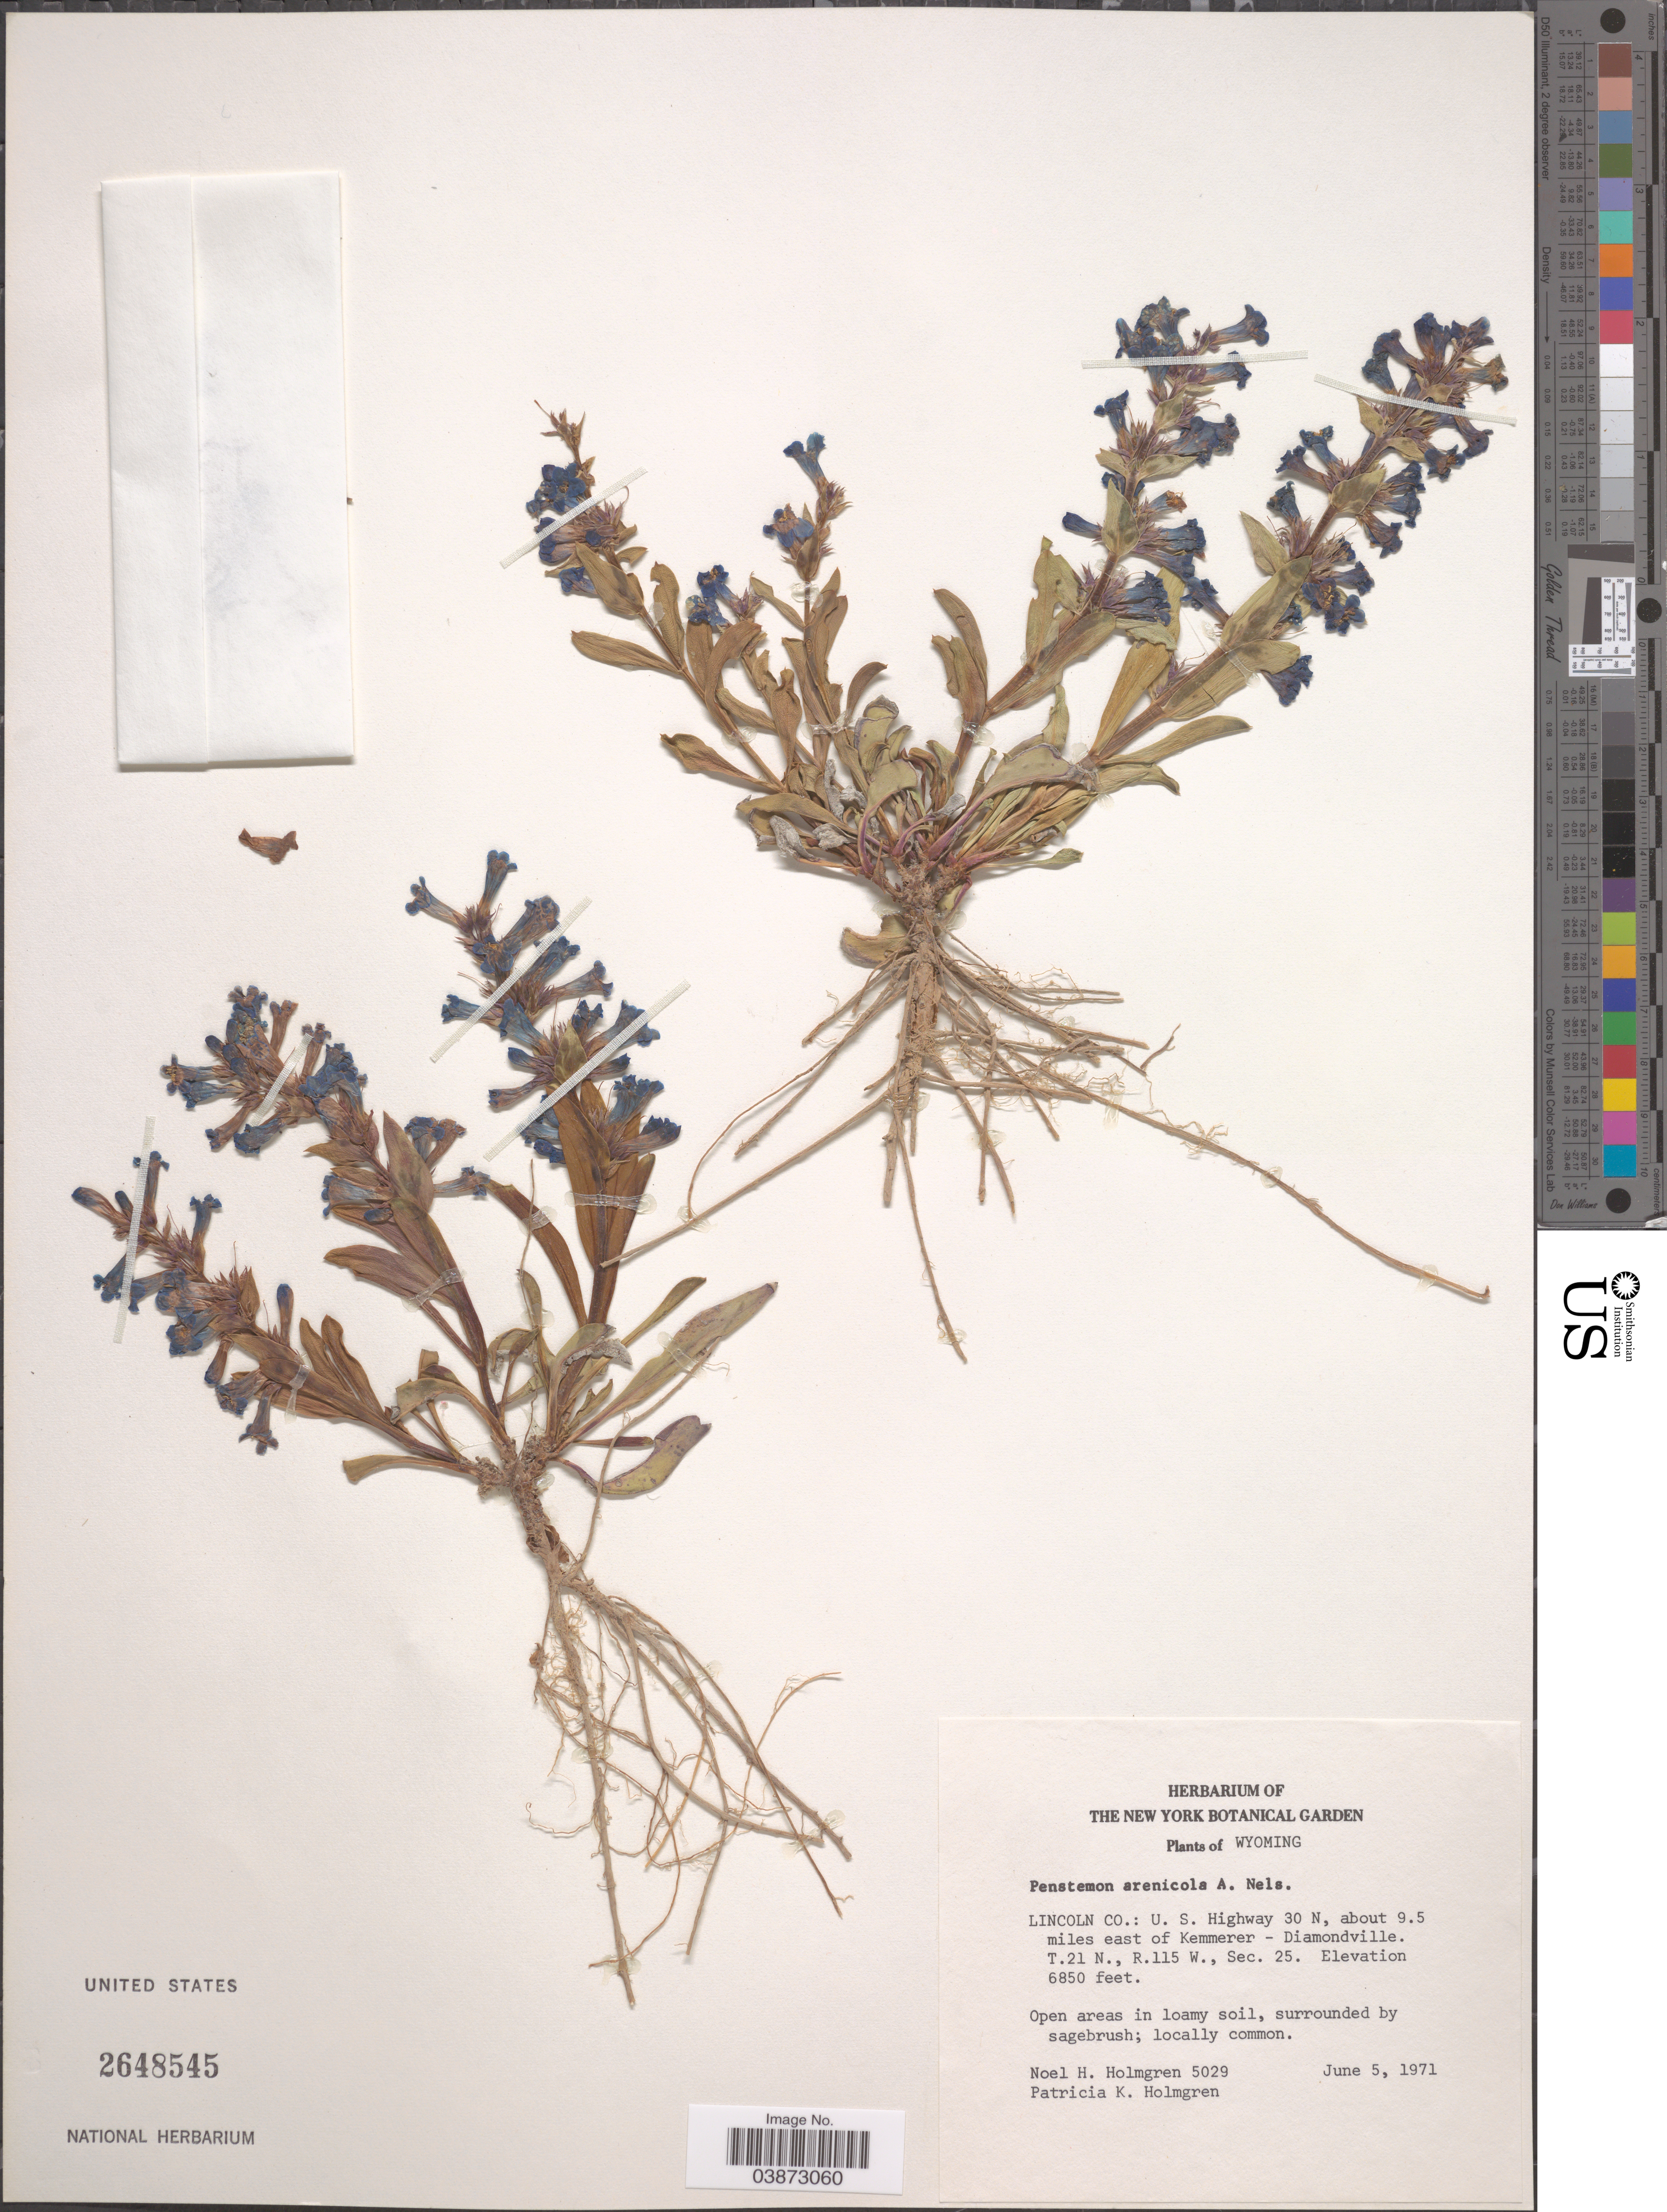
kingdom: Plantae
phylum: Tracheophyta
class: Magnoliopsida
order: Lamiales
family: Plantaginaceae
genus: Penstemon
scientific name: Penstemon arenicola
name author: A. Nelson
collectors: N. H. Holmgren & P. K. Holmgren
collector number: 5029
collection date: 1971-06-05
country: United States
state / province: Wyoming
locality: Lincoln Co.: U.S. Highway 30 N, about 9.5 miles east of Kemmerer - Diamondville. T.21N., R.115 W., Sec. 25.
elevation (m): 2088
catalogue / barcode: US 2648545